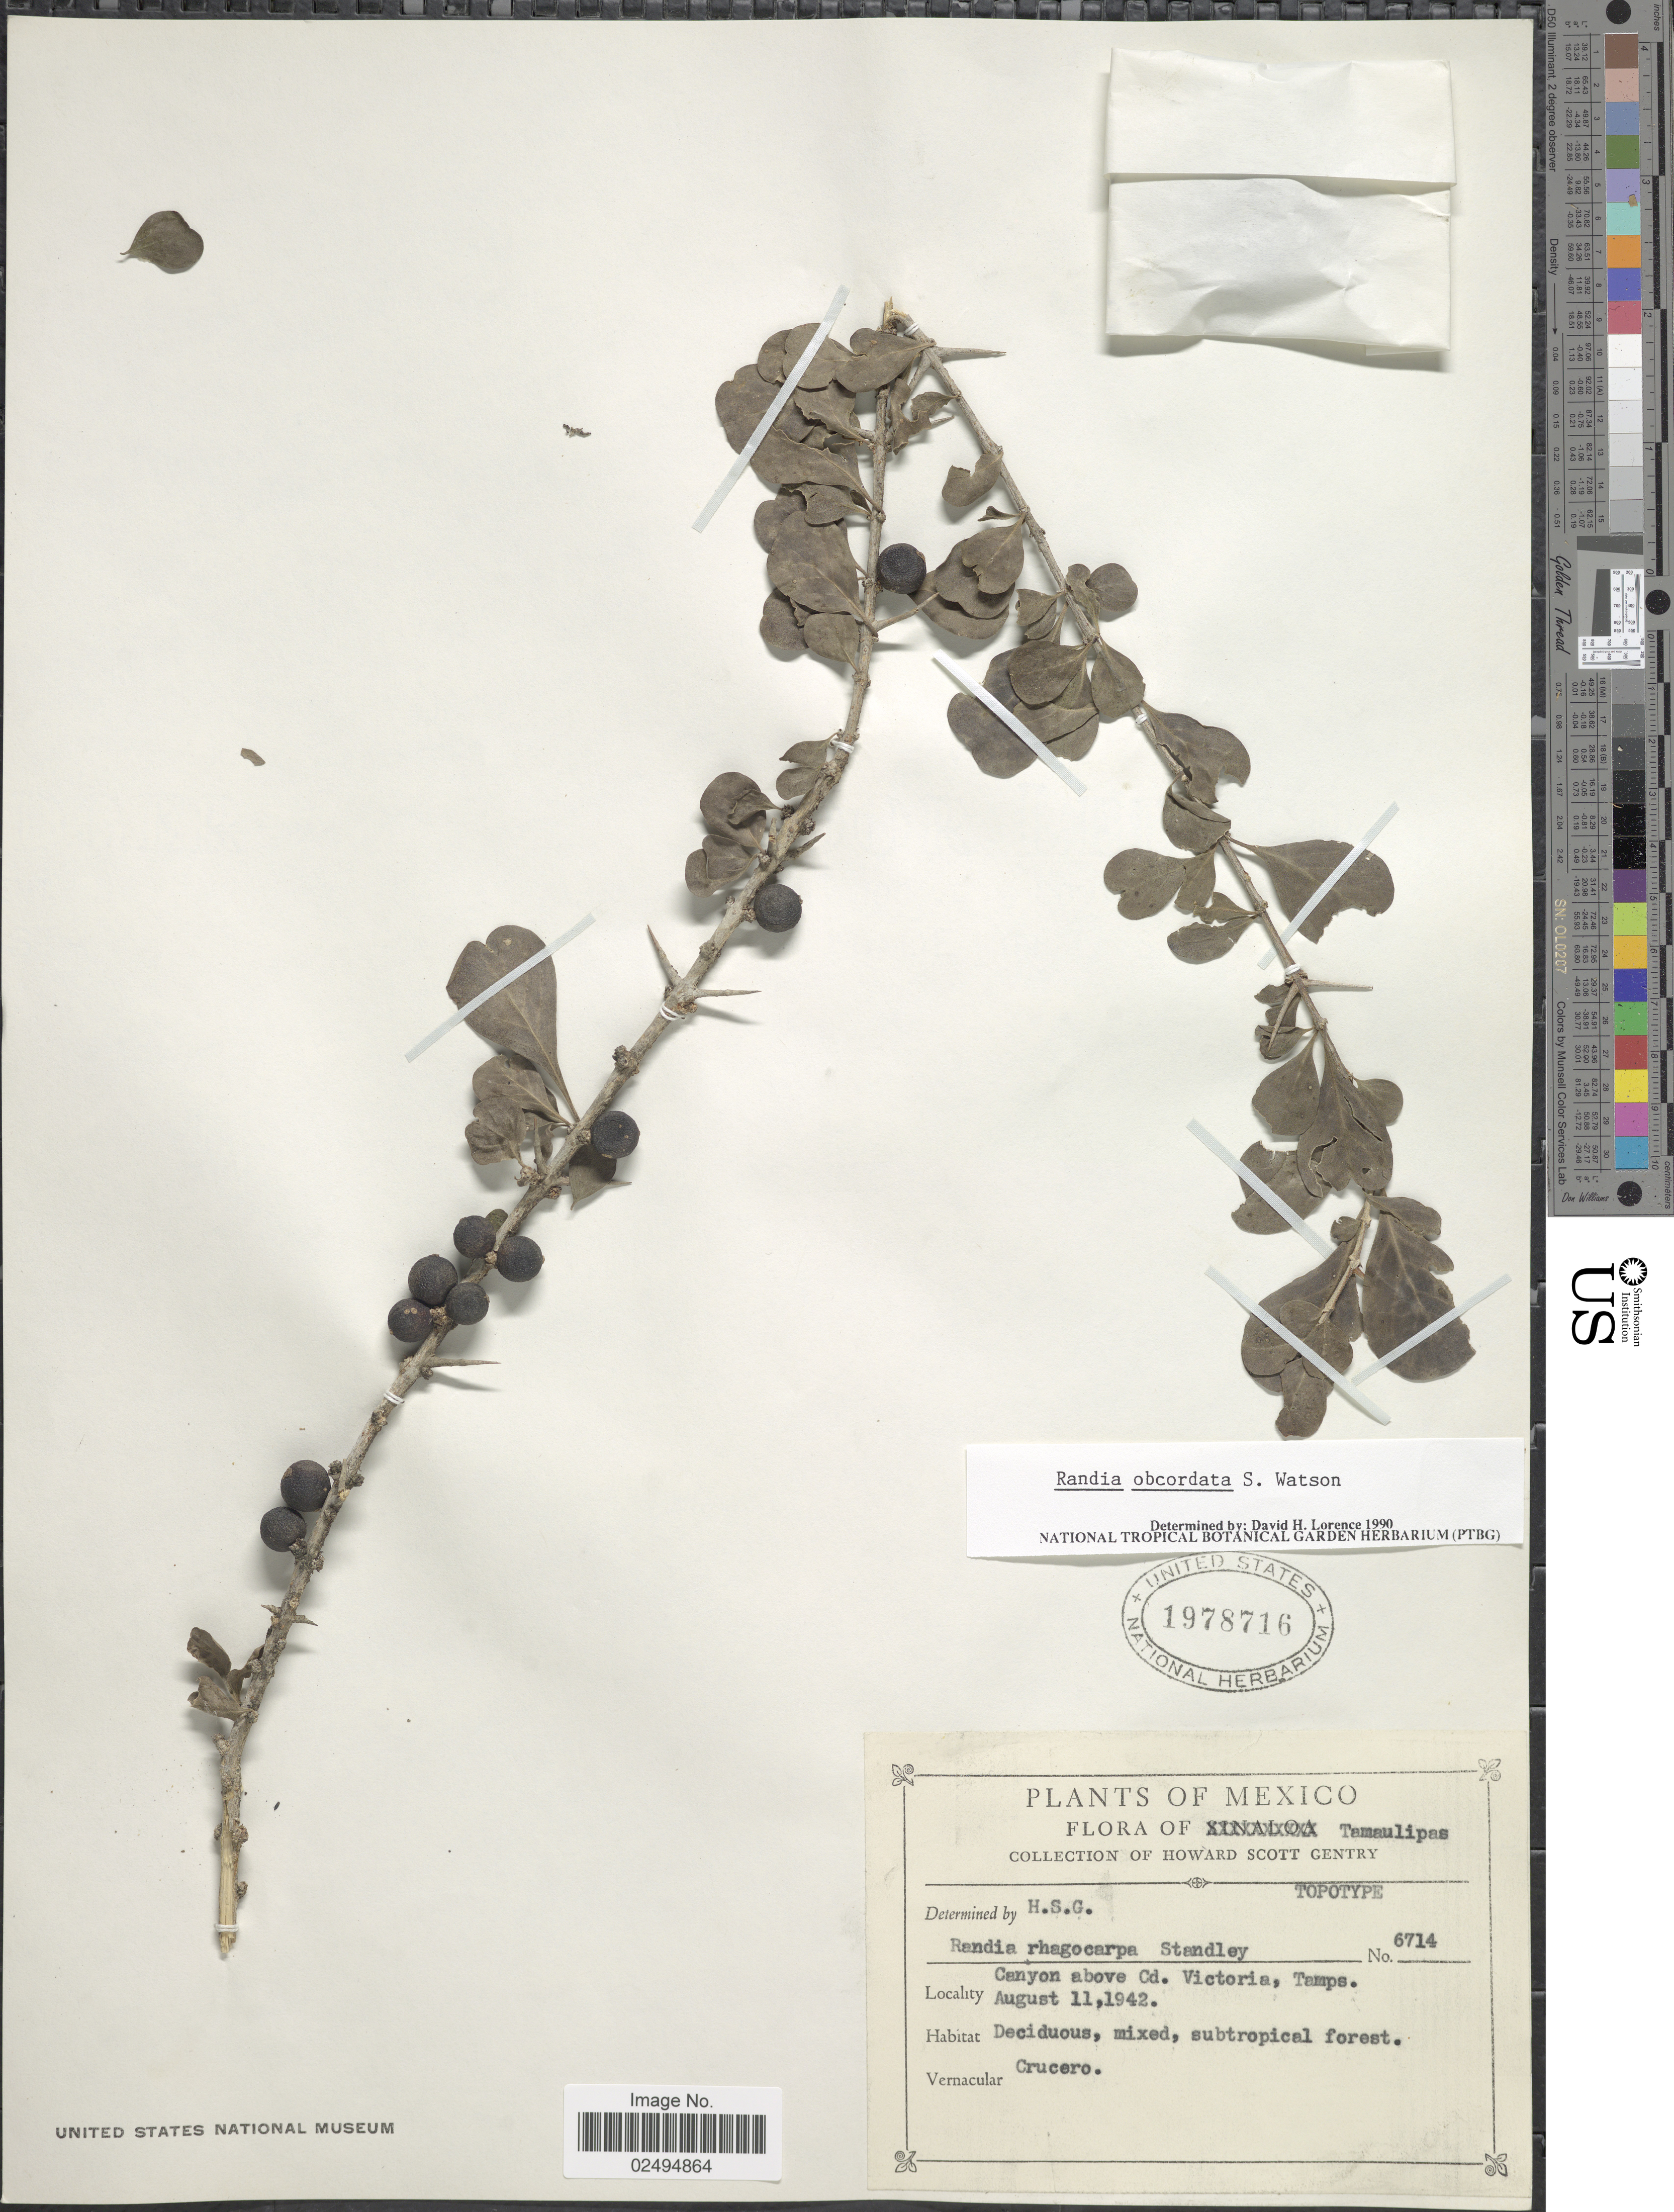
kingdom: Plantae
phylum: Tracheophyta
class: Magnoliopsida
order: Gentianales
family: Rubiaceae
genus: Randia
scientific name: Randia obcordata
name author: S. Watson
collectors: H. S. Gentry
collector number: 6714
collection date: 1942-08-11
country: Mexico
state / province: Tamaulipas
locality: Canyon above Cd. Victoria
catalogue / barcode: US 1978716